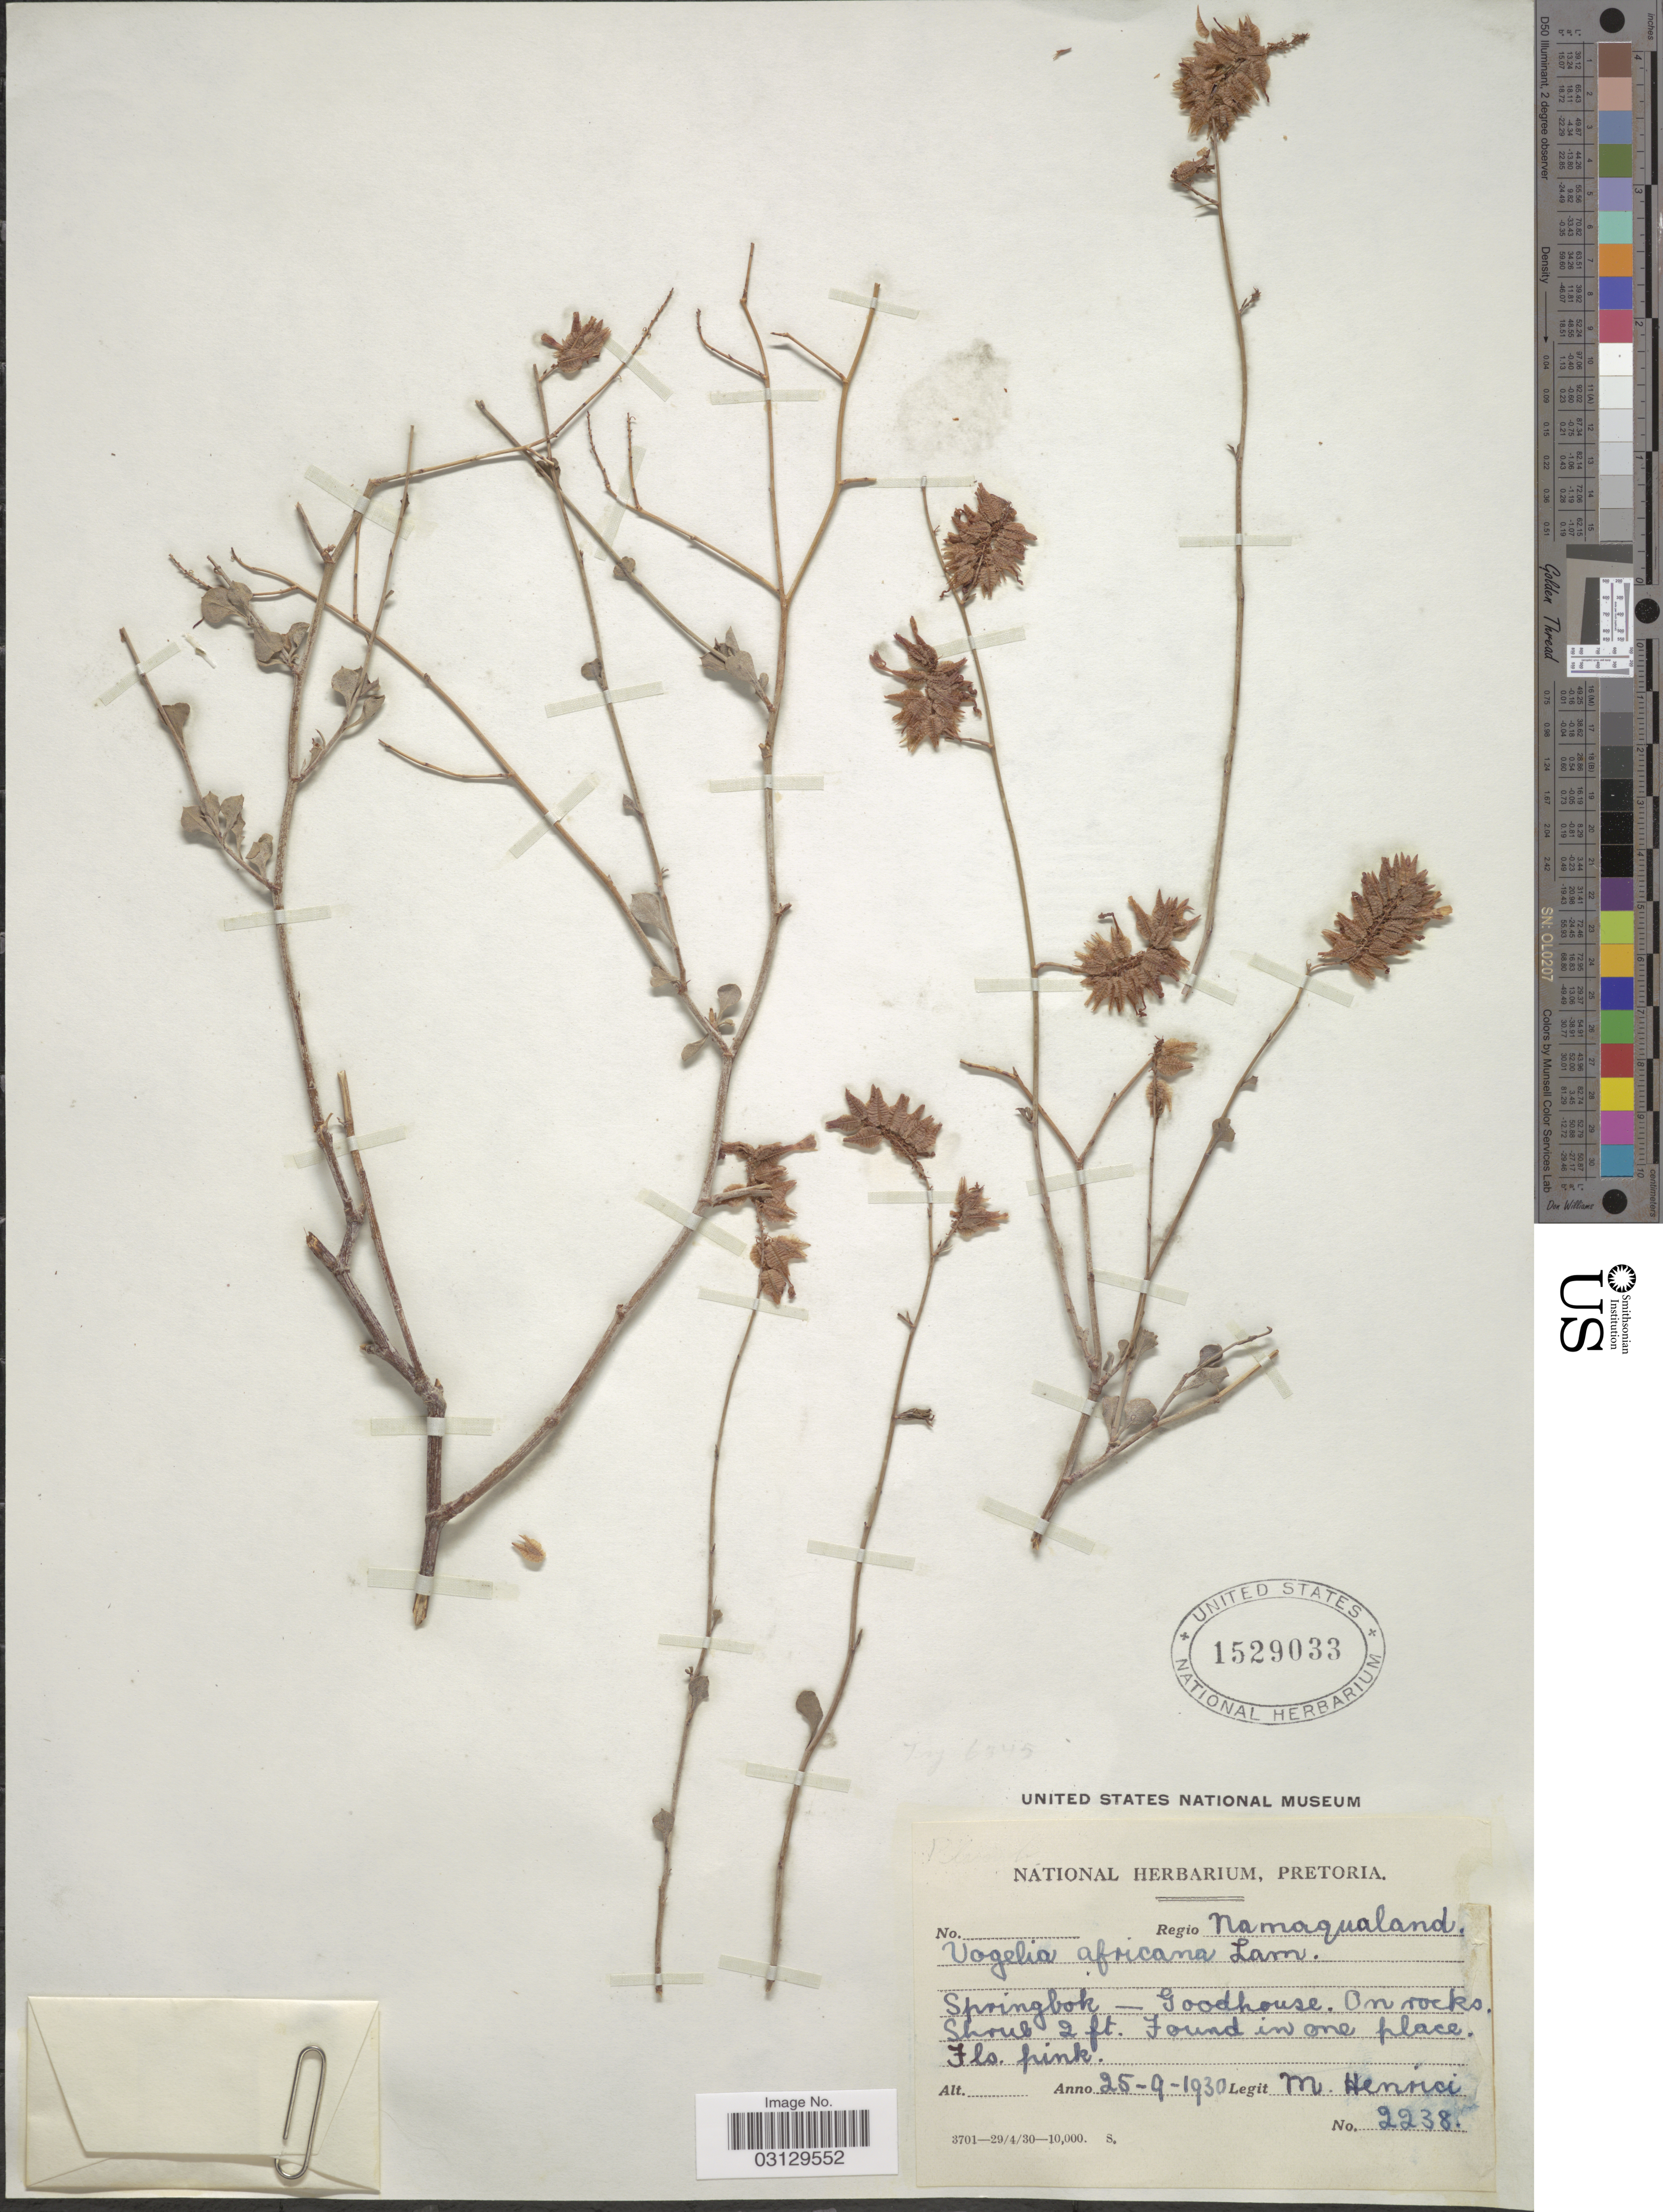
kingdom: Plantae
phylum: Tracheophyta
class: Magnoliopsida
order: Caryophyllales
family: Plumbaginaceae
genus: Dyerophytum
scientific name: Dyerophytum africanum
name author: (Lam.) Kuntze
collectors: M. Henrici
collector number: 2238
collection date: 1930-09-25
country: South Africa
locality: Regio Namaqualand. Springbok - Goodhouse.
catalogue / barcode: US 1529033